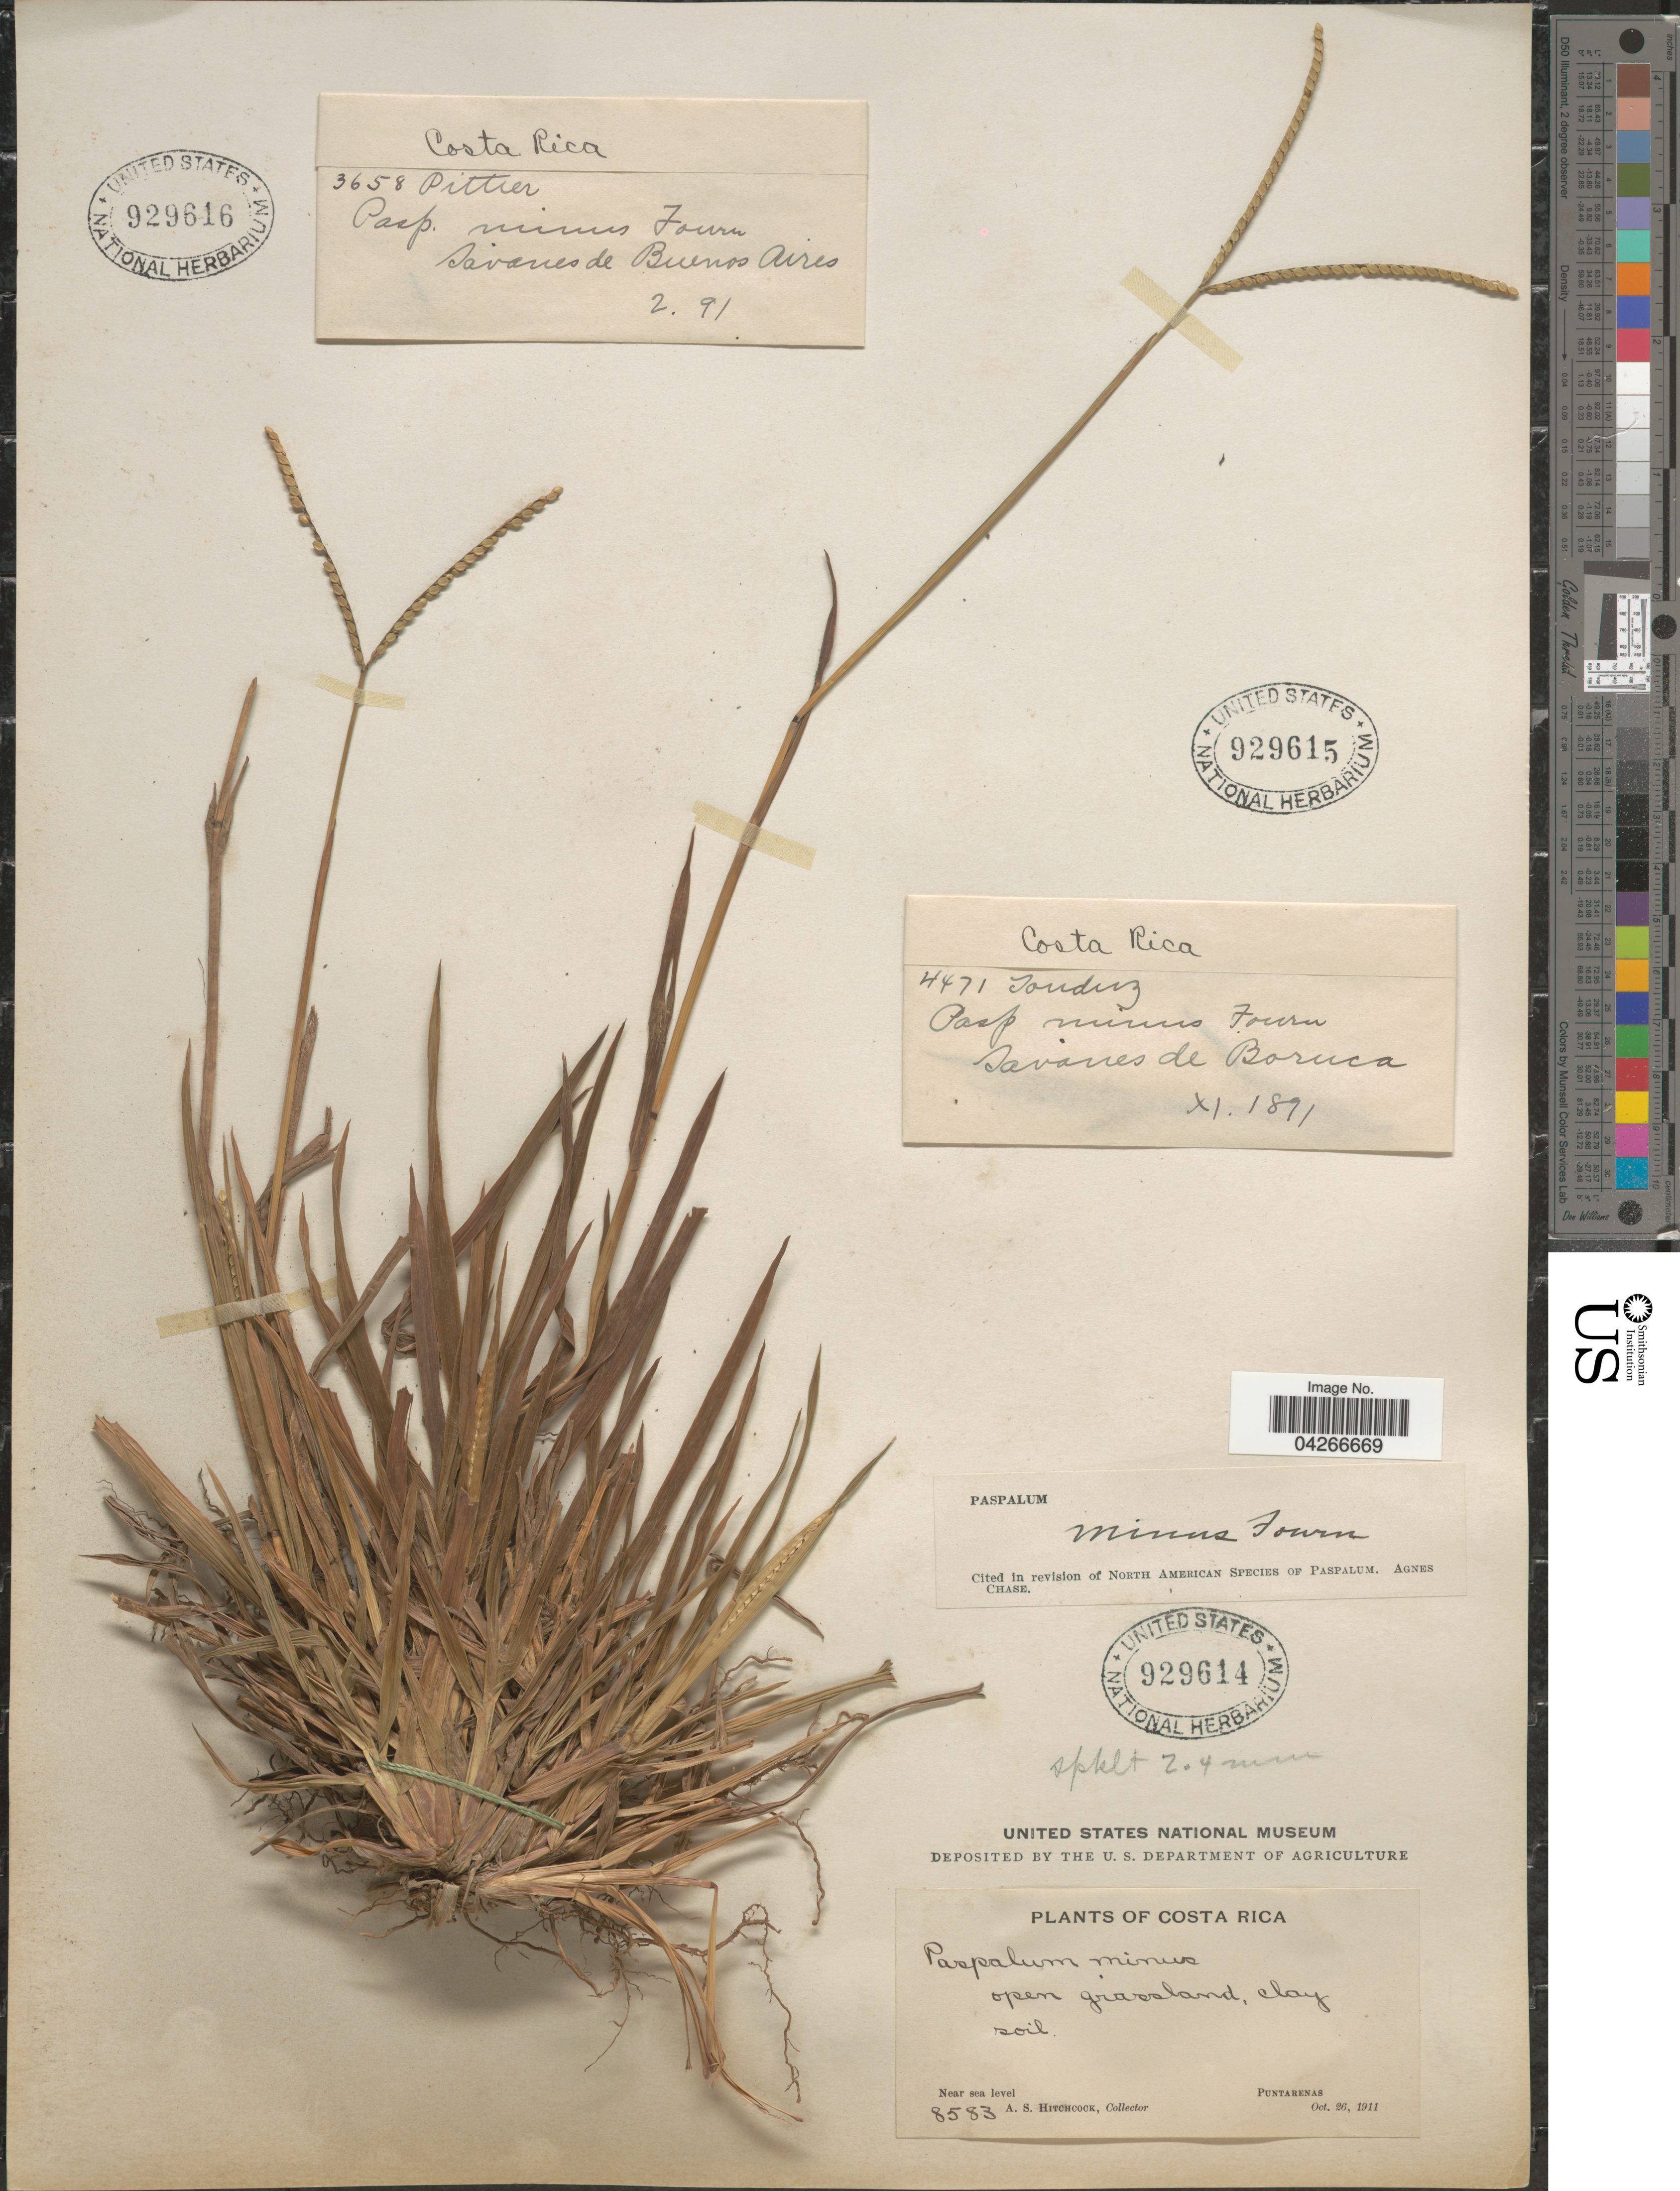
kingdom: Plantae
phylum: Tracheophyta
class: Liliopsida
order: Poales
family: Poaceae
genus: Paspalum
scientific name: Paspalum minus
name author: E. Fourn.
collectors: A. S. Hitchcock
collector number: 8583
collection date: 1911-10-26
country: Costa Rica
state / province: Puntarenas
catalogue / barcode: US 929614-3